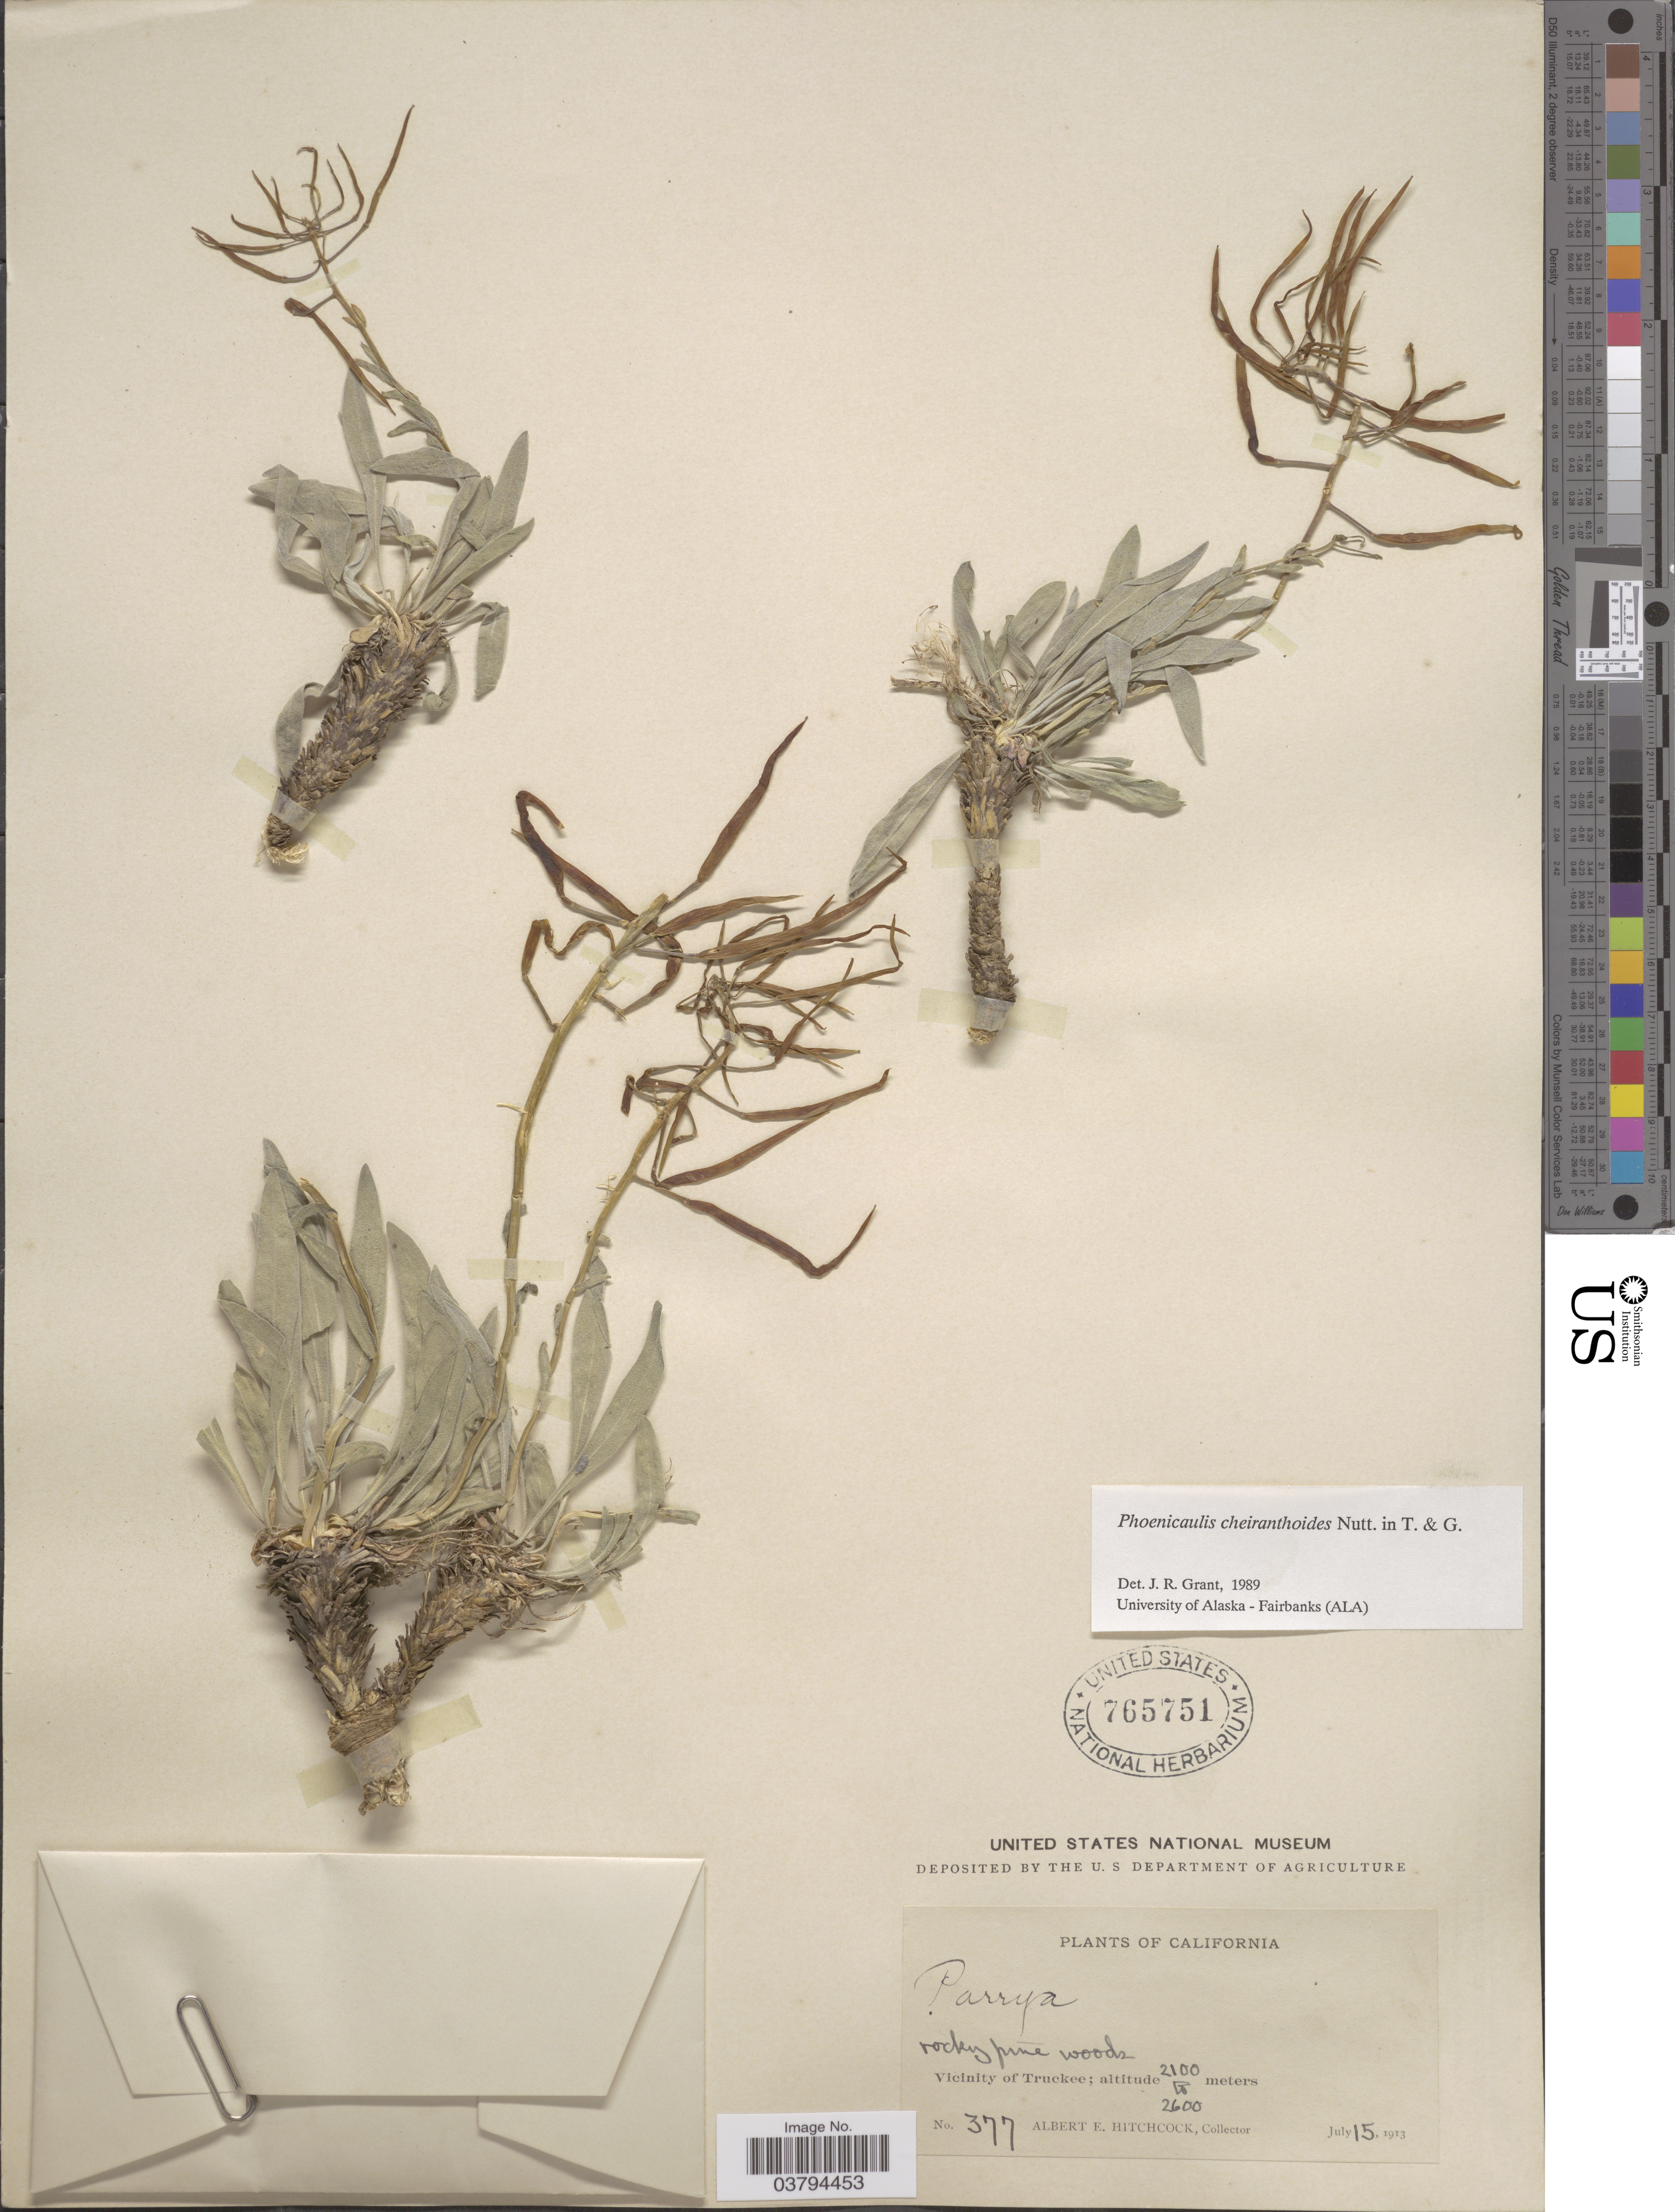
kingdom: Plantae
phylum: Tracheophyta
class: Magnoliopsida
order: Brassicales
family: Brassicaceae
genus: Phoenicaulis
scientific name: Phoenicaulis cheiranthoides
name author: Nutt.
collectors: A. Hitchcock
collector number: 377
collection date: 1913-07-15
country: United States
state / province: California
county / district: Nevada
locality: Vicinity of Truckee.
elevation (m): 2100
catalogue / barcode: US 765751